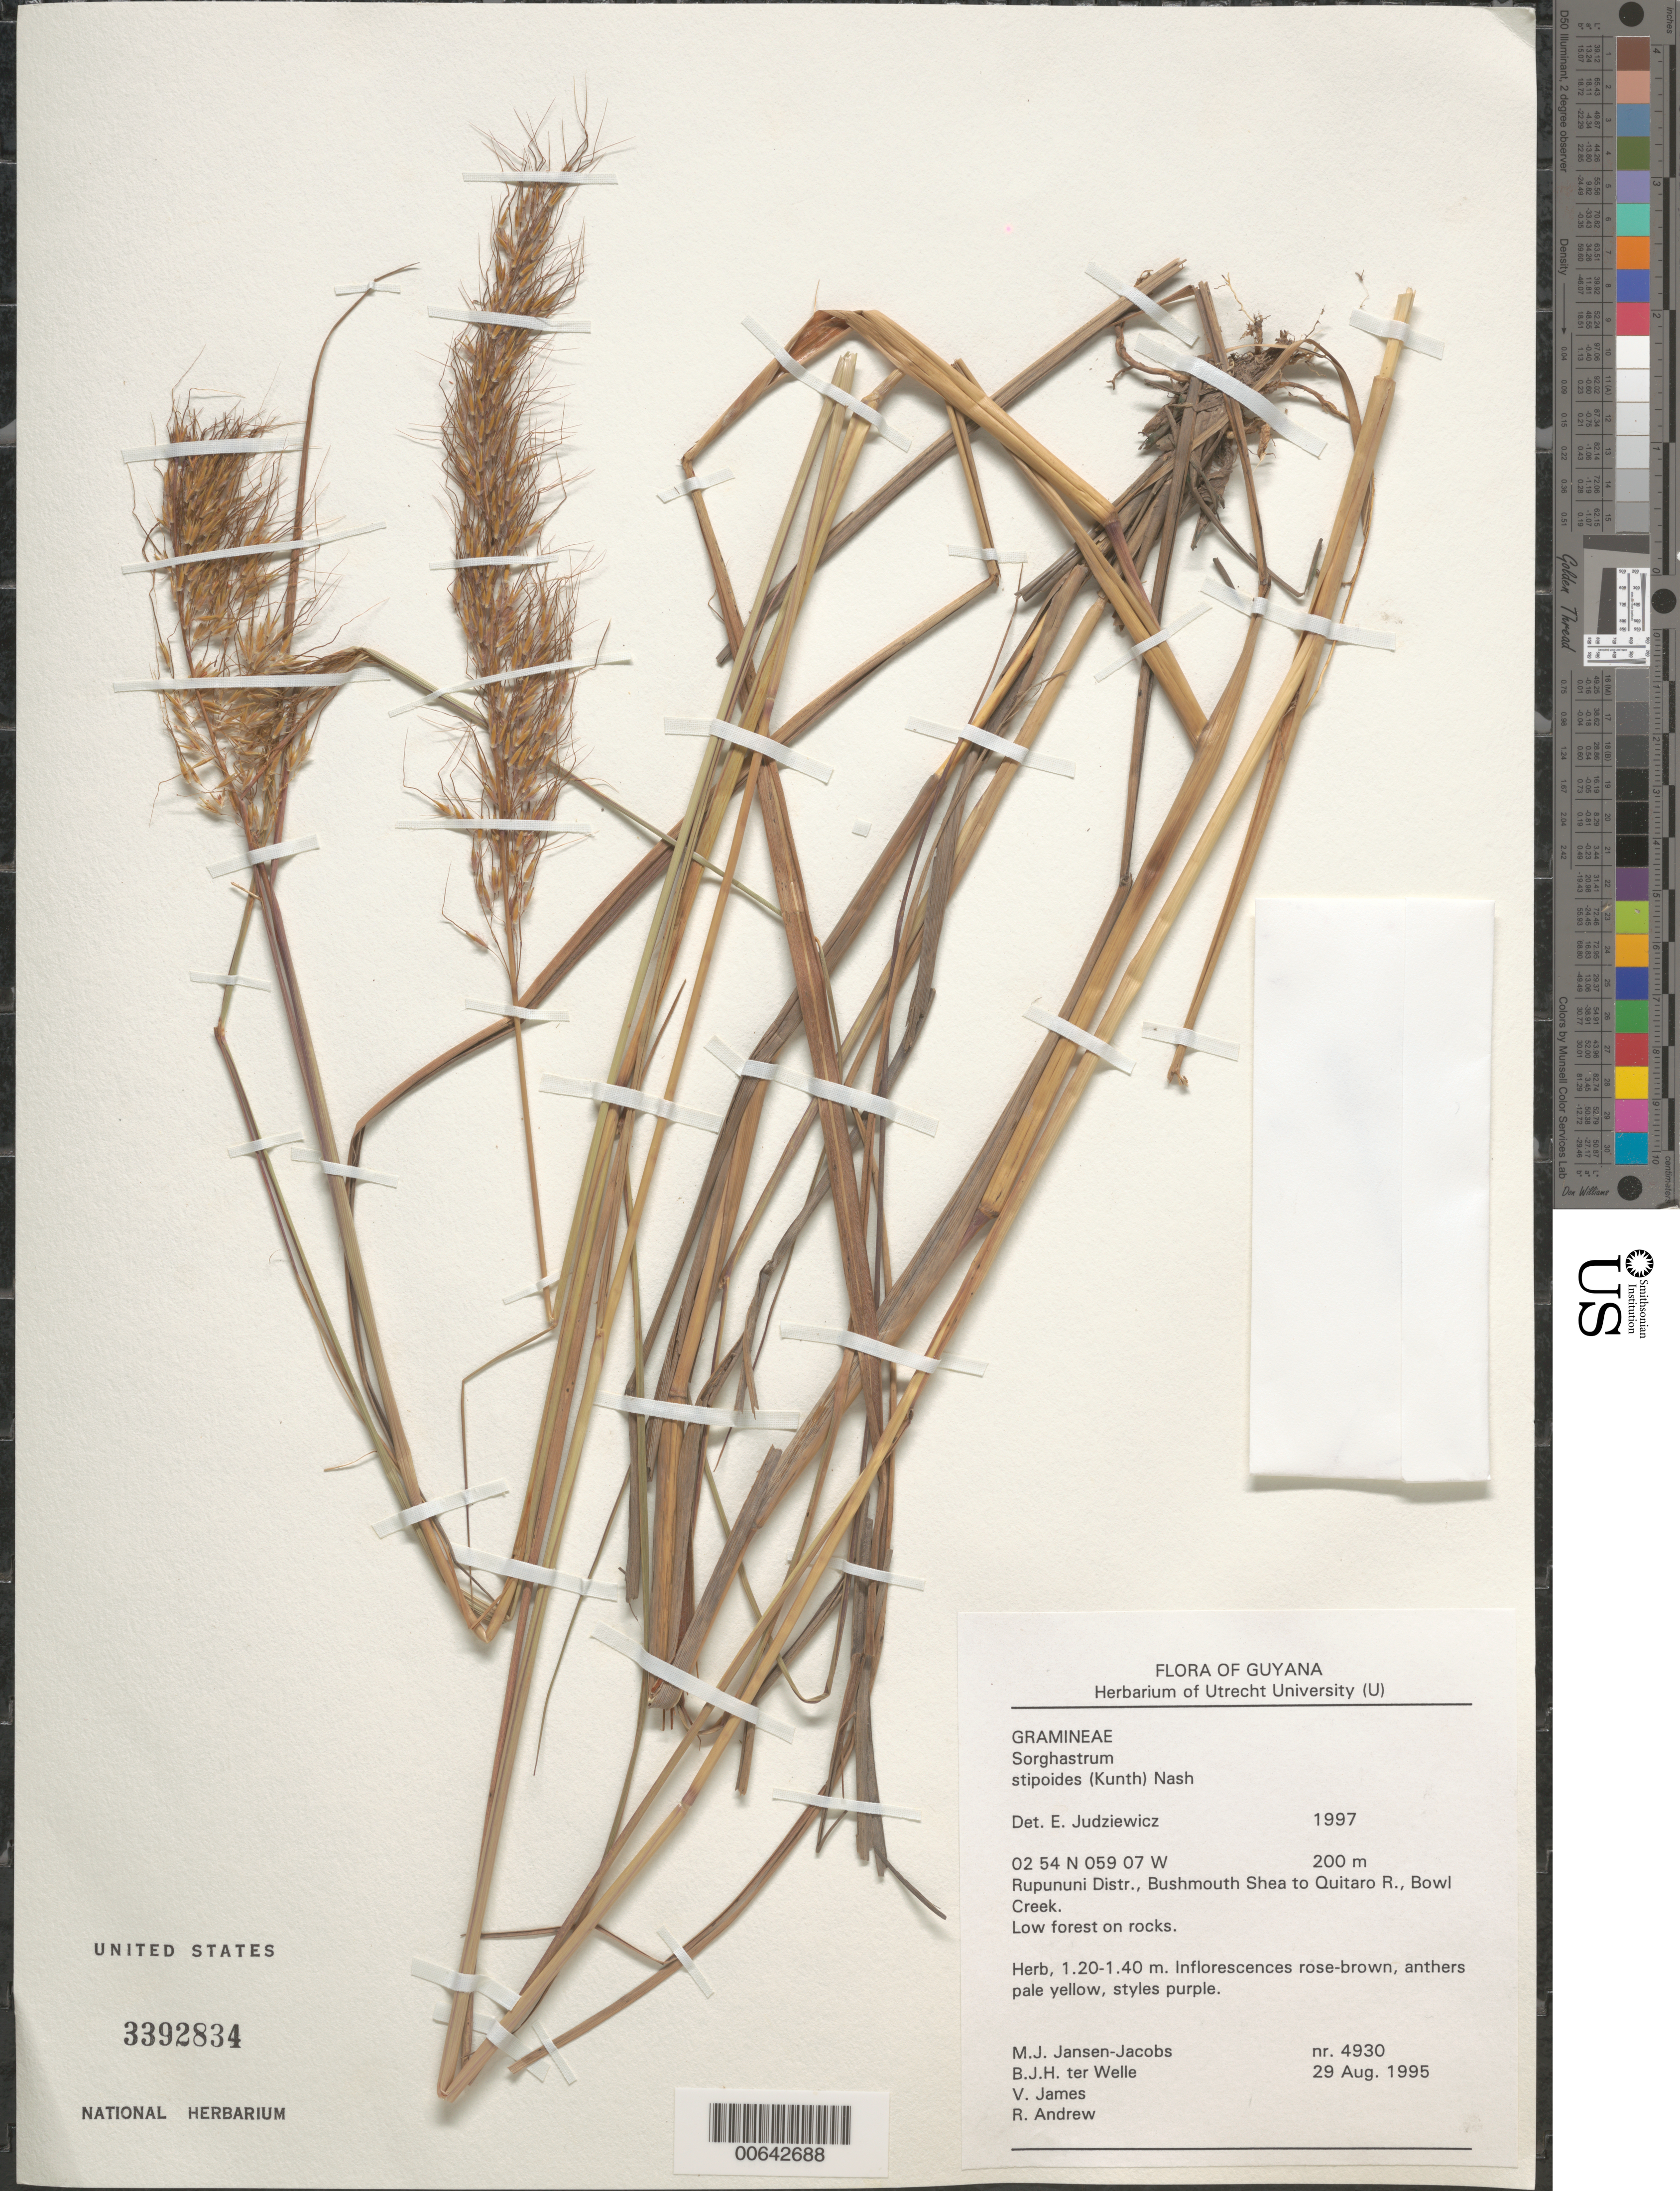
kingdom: Plantae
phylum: Tracheophyta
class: Liliopsida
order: Poales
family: Poaceae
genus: Sorghastrum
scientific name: Sorghastrum stipoides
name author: (Kunth) Nash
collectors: M. J. Jansen-Jacobs, B. Welle, V. James & R. Andrew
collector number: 4930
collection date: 1995-08-29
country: Guyana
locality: Rupununi Distr., Bushmouth Shea to Quitaro R., Bowl Creek. Low forest on rocks.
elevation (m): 200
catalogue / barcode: US 3392834